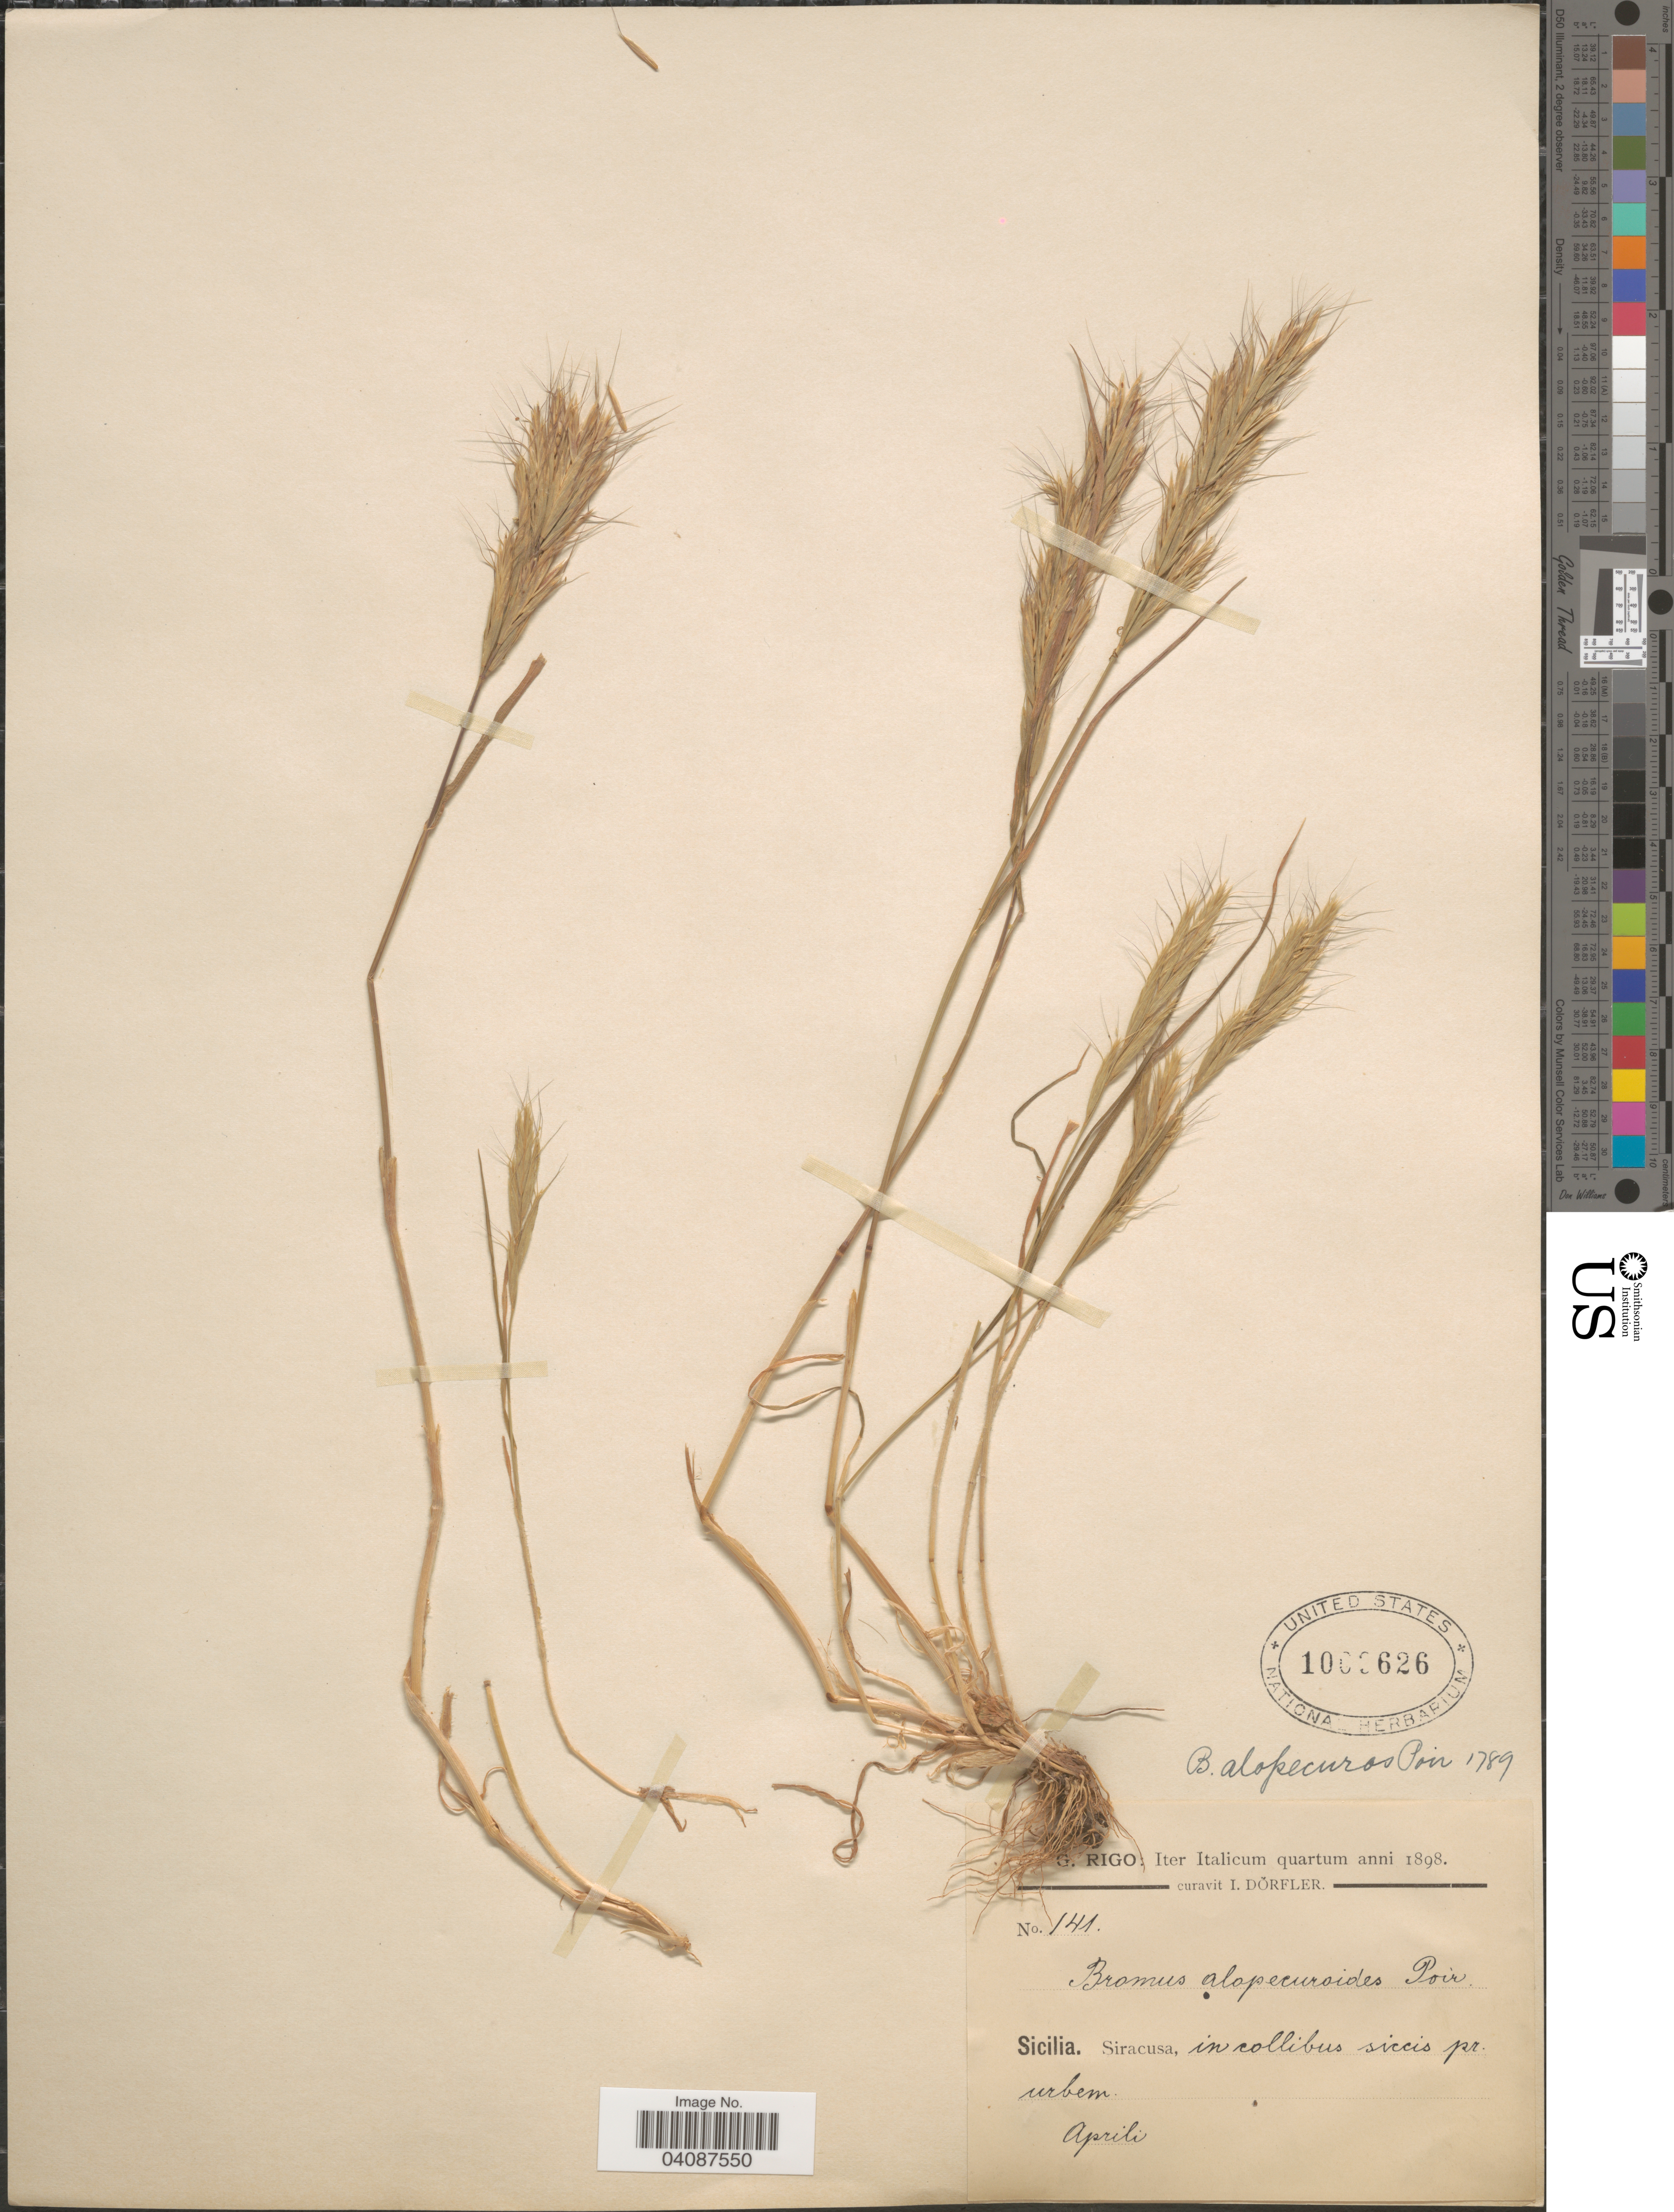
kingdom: Plantae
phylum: Tracheophyta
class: Liliopsida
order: Poales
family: Poaceae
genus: Bromus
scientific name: Bromus alopecuros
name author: Poir.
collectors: G. Rigo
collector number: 141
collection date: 1898-04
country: Italy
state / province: Siciliana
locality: Iter Italicum quartum anni 1898. Sicilia. Siracusa, in collibus siccis pr. urbem.